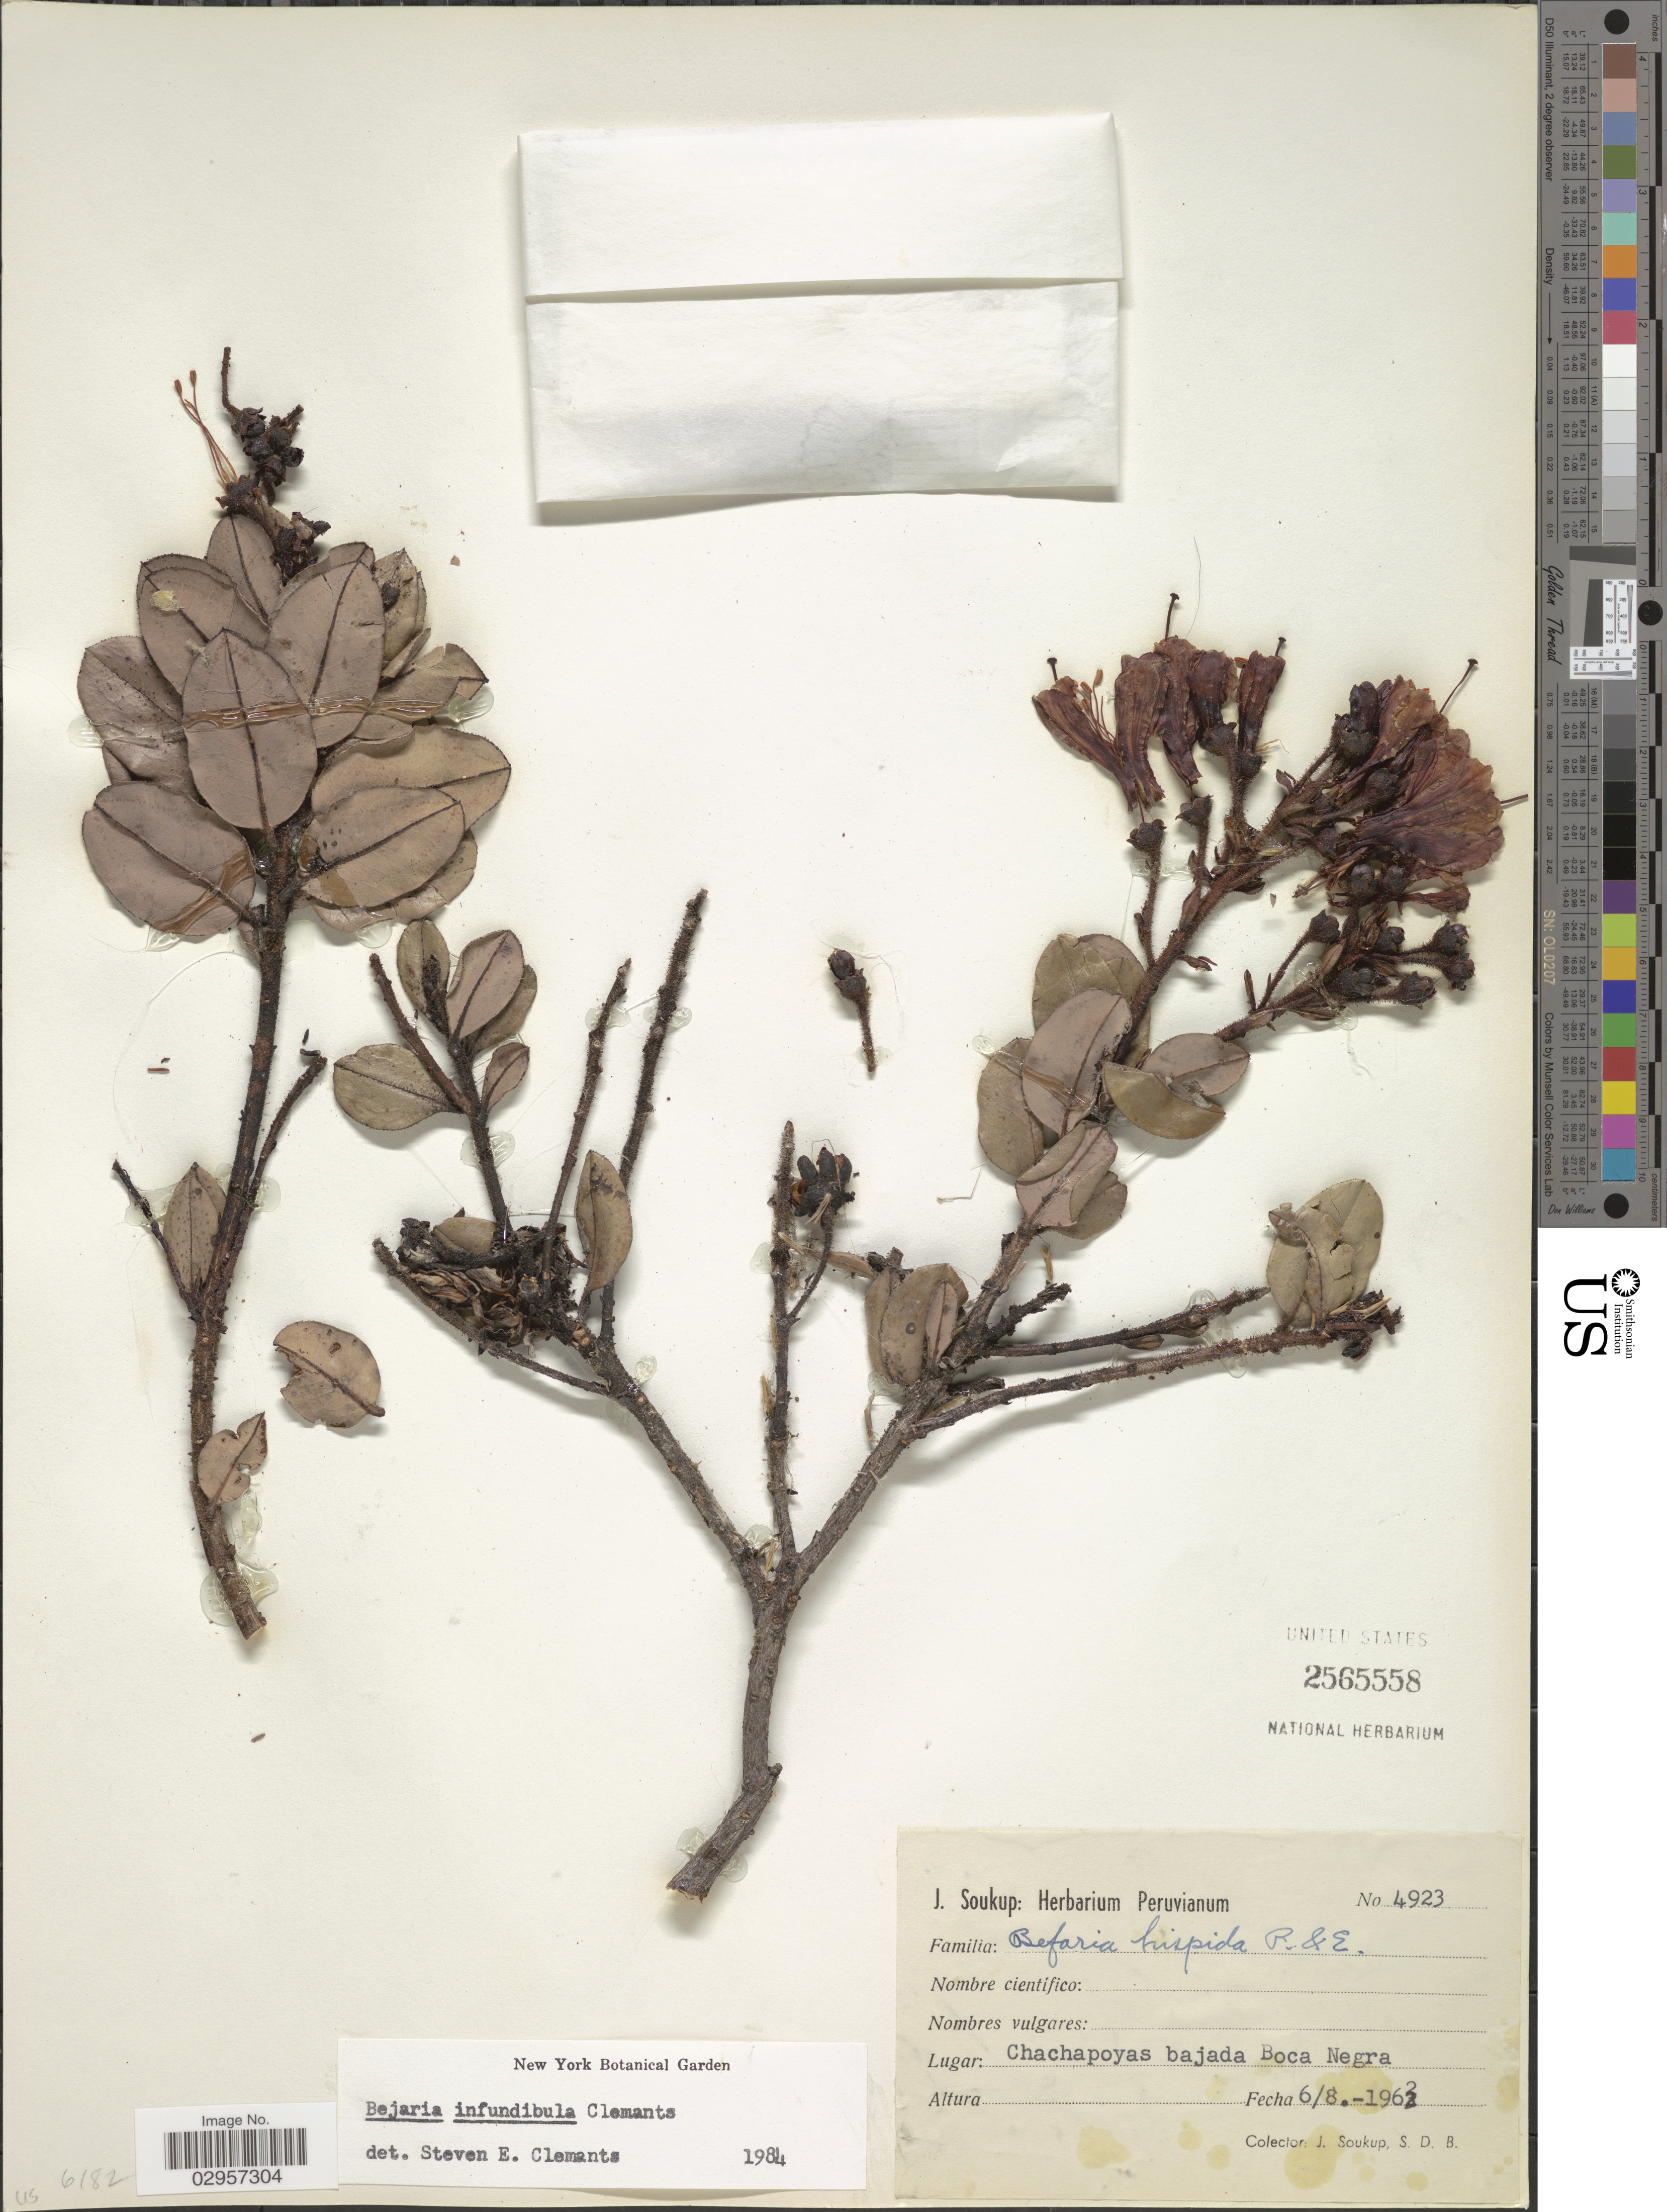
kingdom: Plantae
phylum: Tracheophyta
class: Magnoliopsida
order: Ericales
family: Ericaceae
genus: Befaria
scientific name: Befaria infundibula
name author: Clemants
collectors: J. Soukup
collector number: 4923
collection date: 1962-08-06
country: Peru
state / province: Amazonas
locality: Chachapoyas bajada Boca Negra.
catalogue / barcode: US 2565558